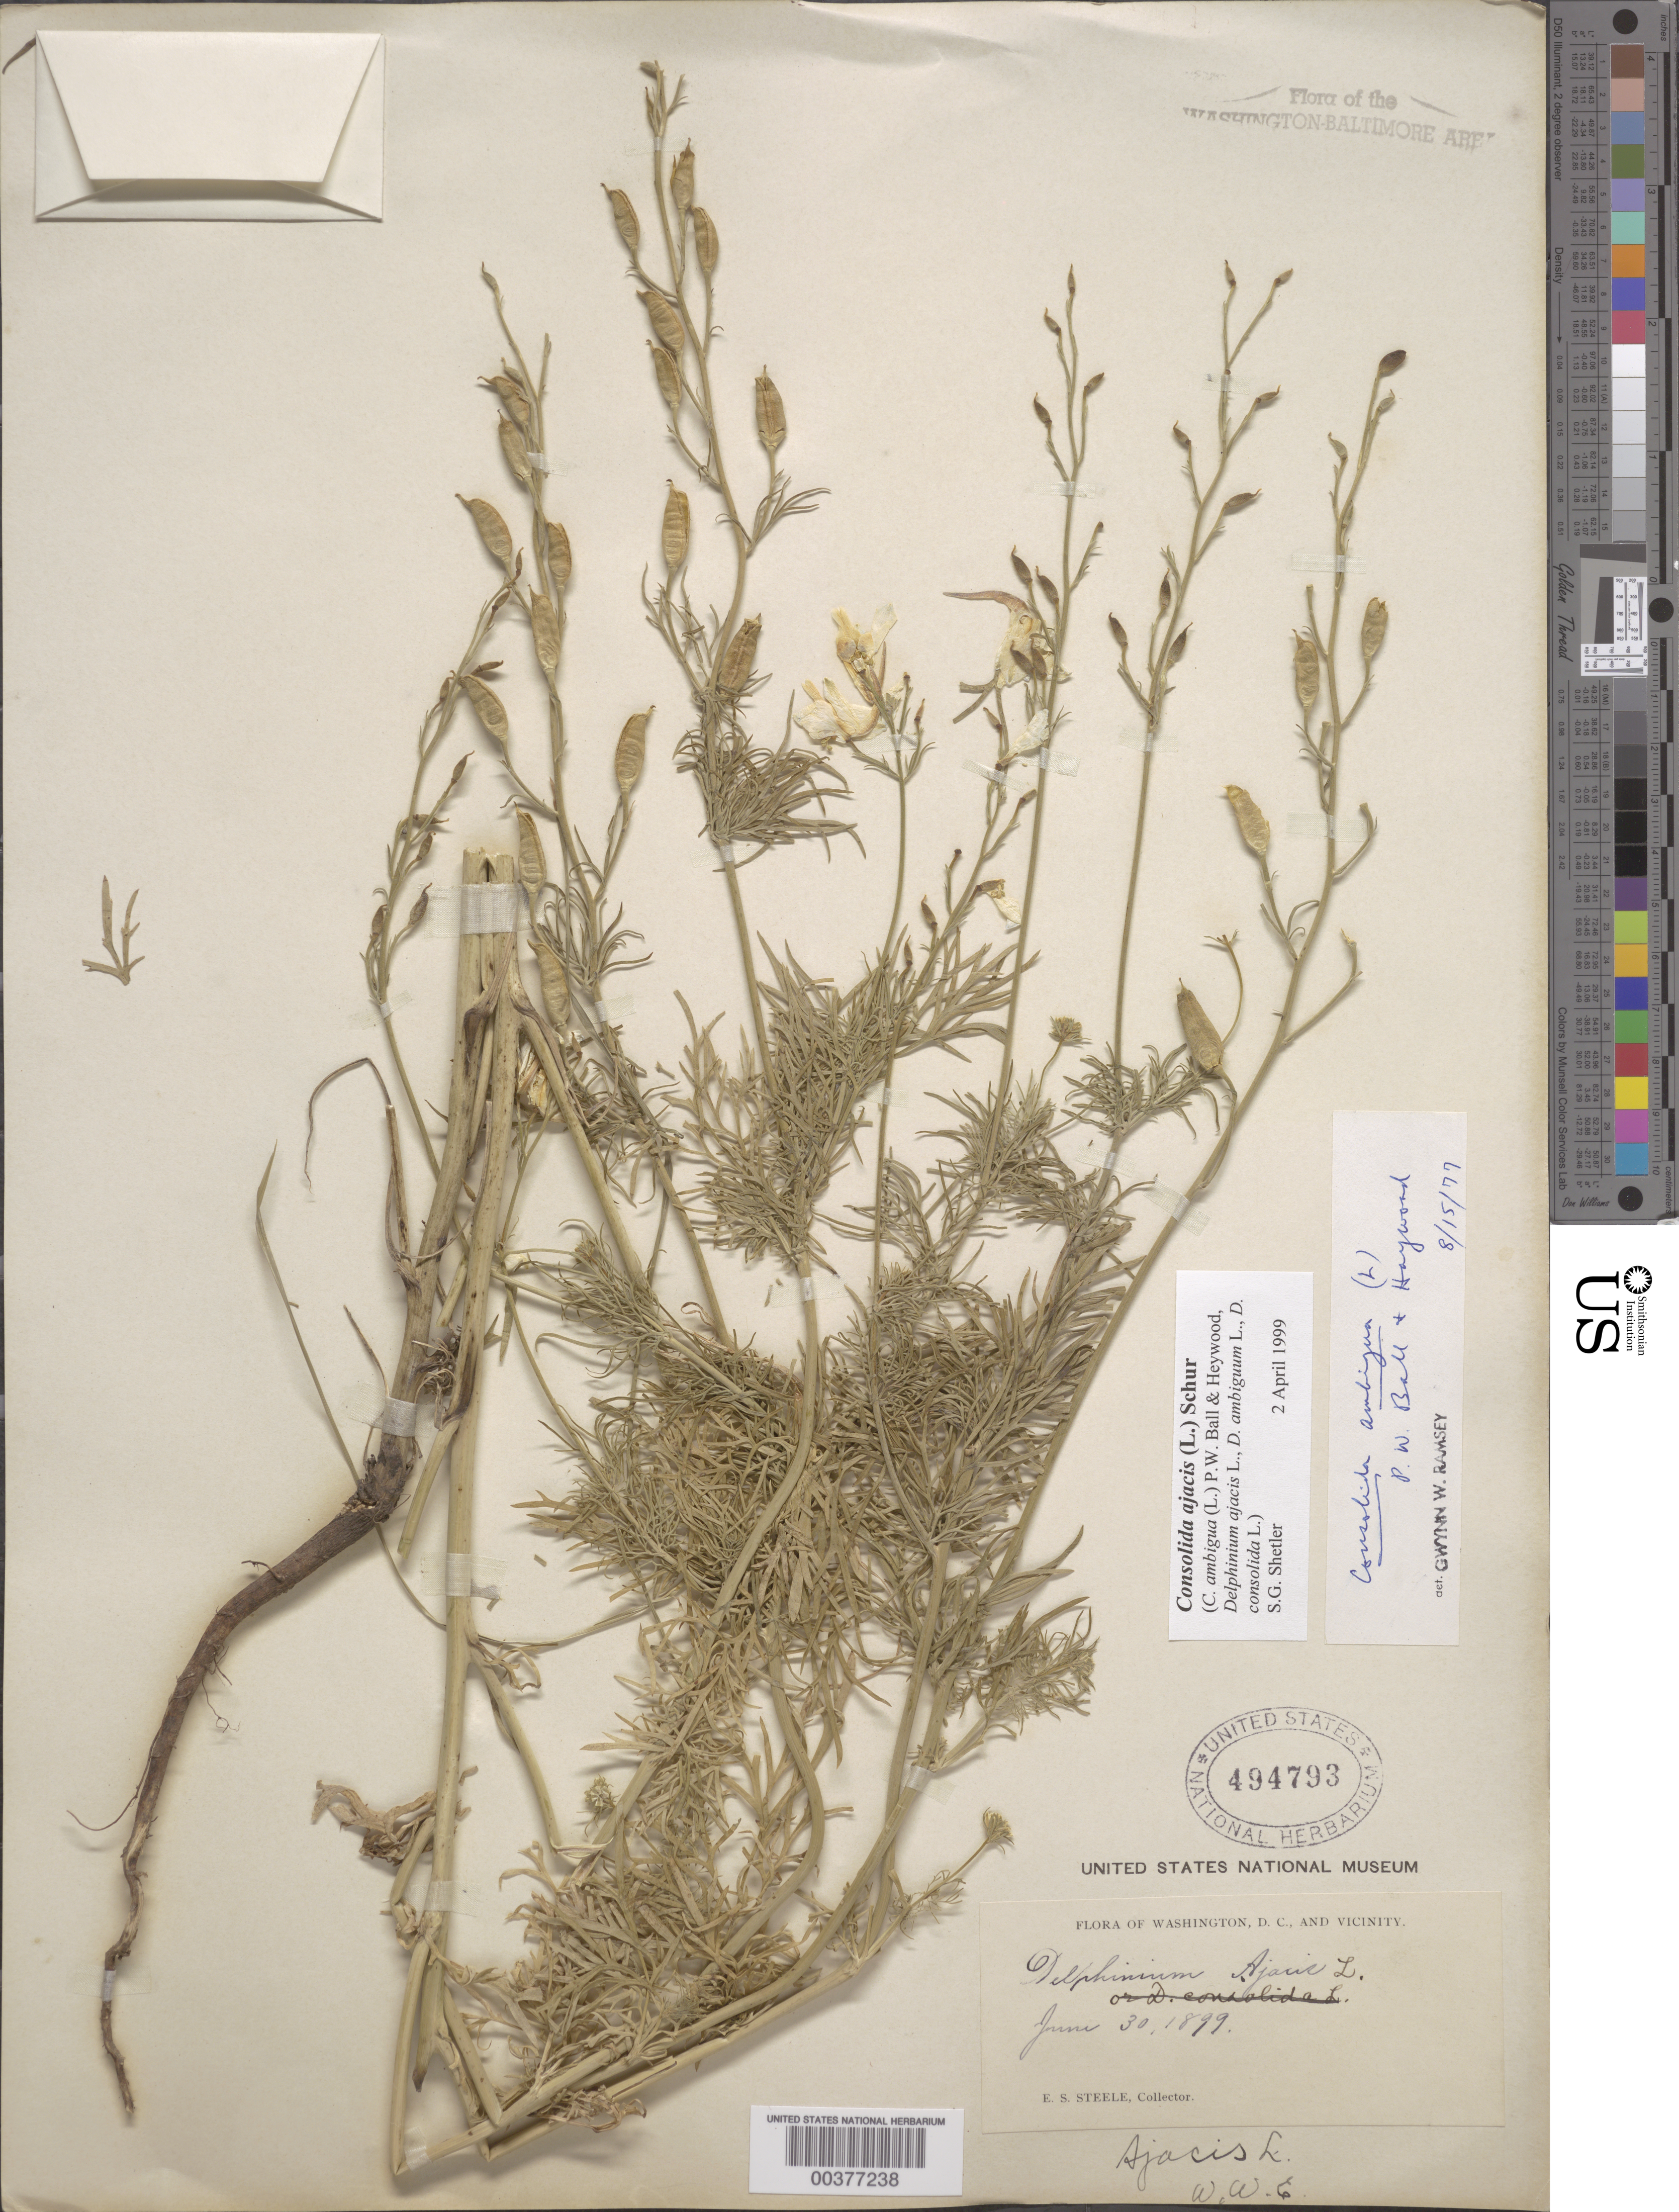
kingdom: Plantae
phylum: Tracheophyta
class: Magnoliopsida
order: Ranunculales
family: Ranunculaceae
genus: Delphinium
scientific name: Delphinium ajacis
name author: L.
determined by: Strong, M. T., (US), Smithsonian Institution - National Museum of Natural History (UNITED STATES)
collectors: E. Steele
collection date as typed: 30 Jun 1899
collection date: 1899-06-30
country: United States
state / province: District of Columbia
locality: Washington DC area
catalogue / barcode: US 494793